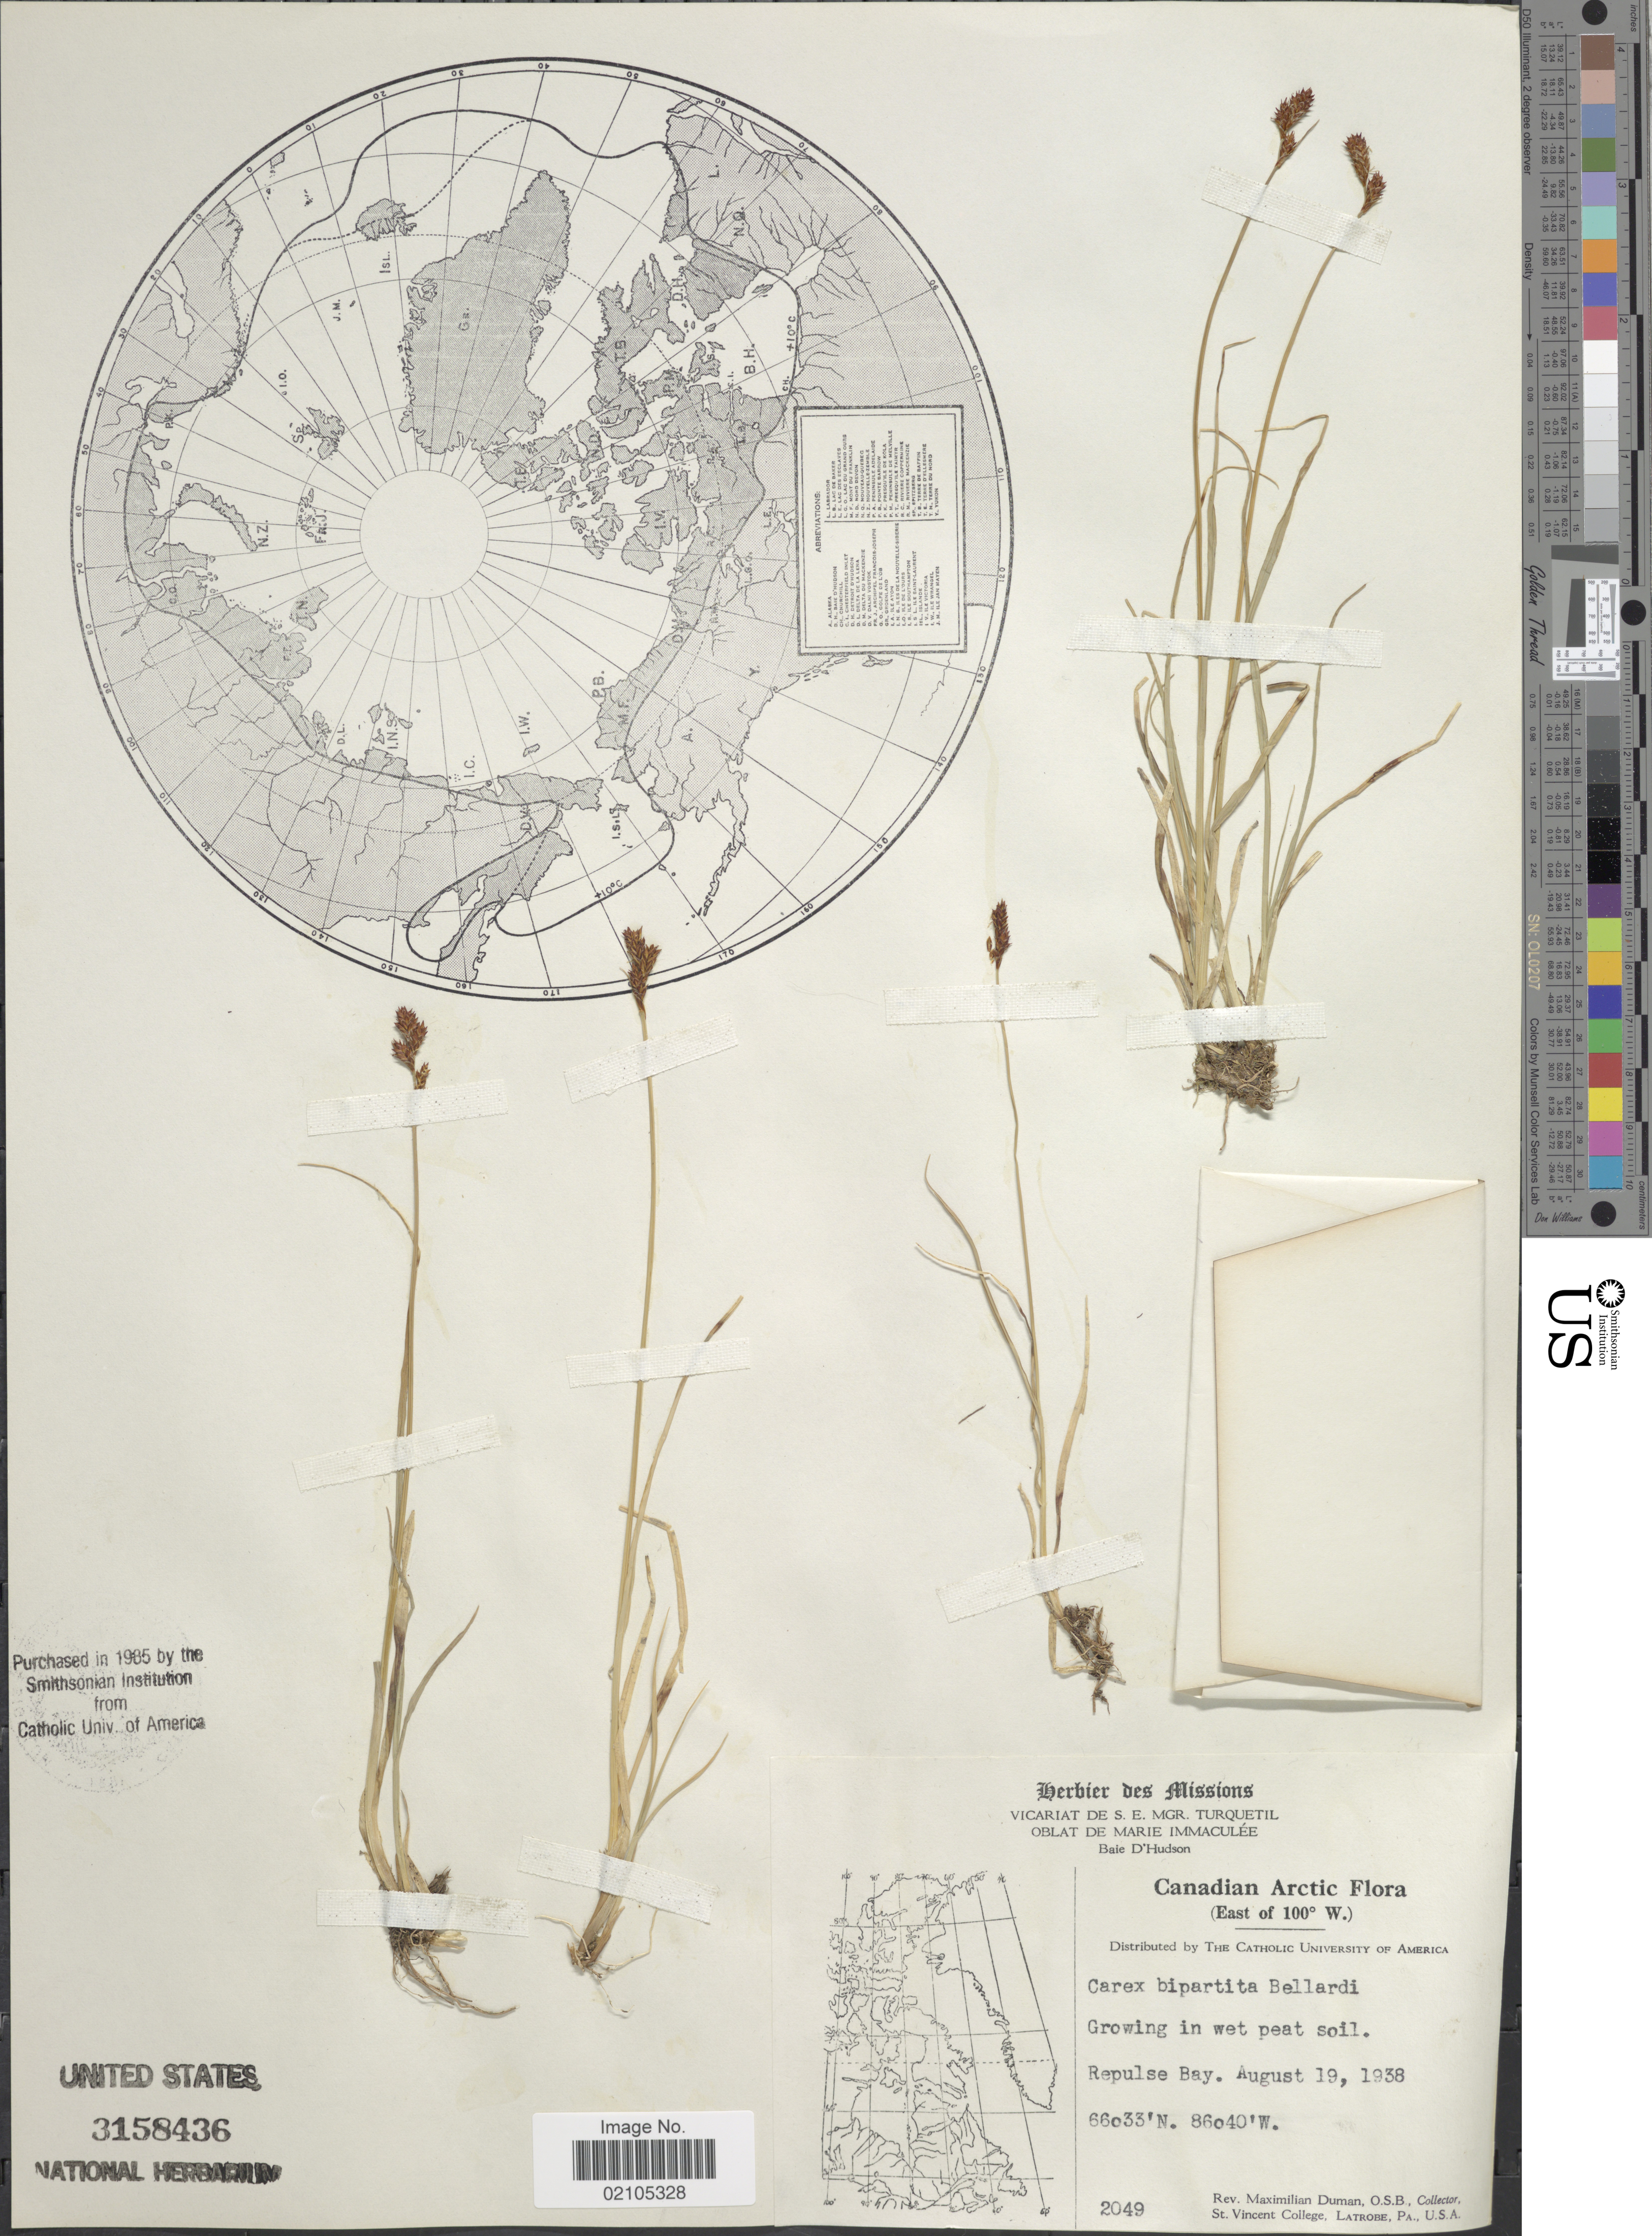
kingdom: Plantae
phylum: Tracheophyta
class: Liliopsida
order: Poales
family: Cyperaceae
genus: Carex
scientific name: Carex lachenalii subsp. lachenalii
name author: Schkuhr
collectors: M. Duman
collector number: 2049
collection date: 1938-08-19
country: Canada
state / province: Nunavut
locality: Canadian Arctic (East of 100º W) Repulse Bay,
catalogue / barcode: US 3158436